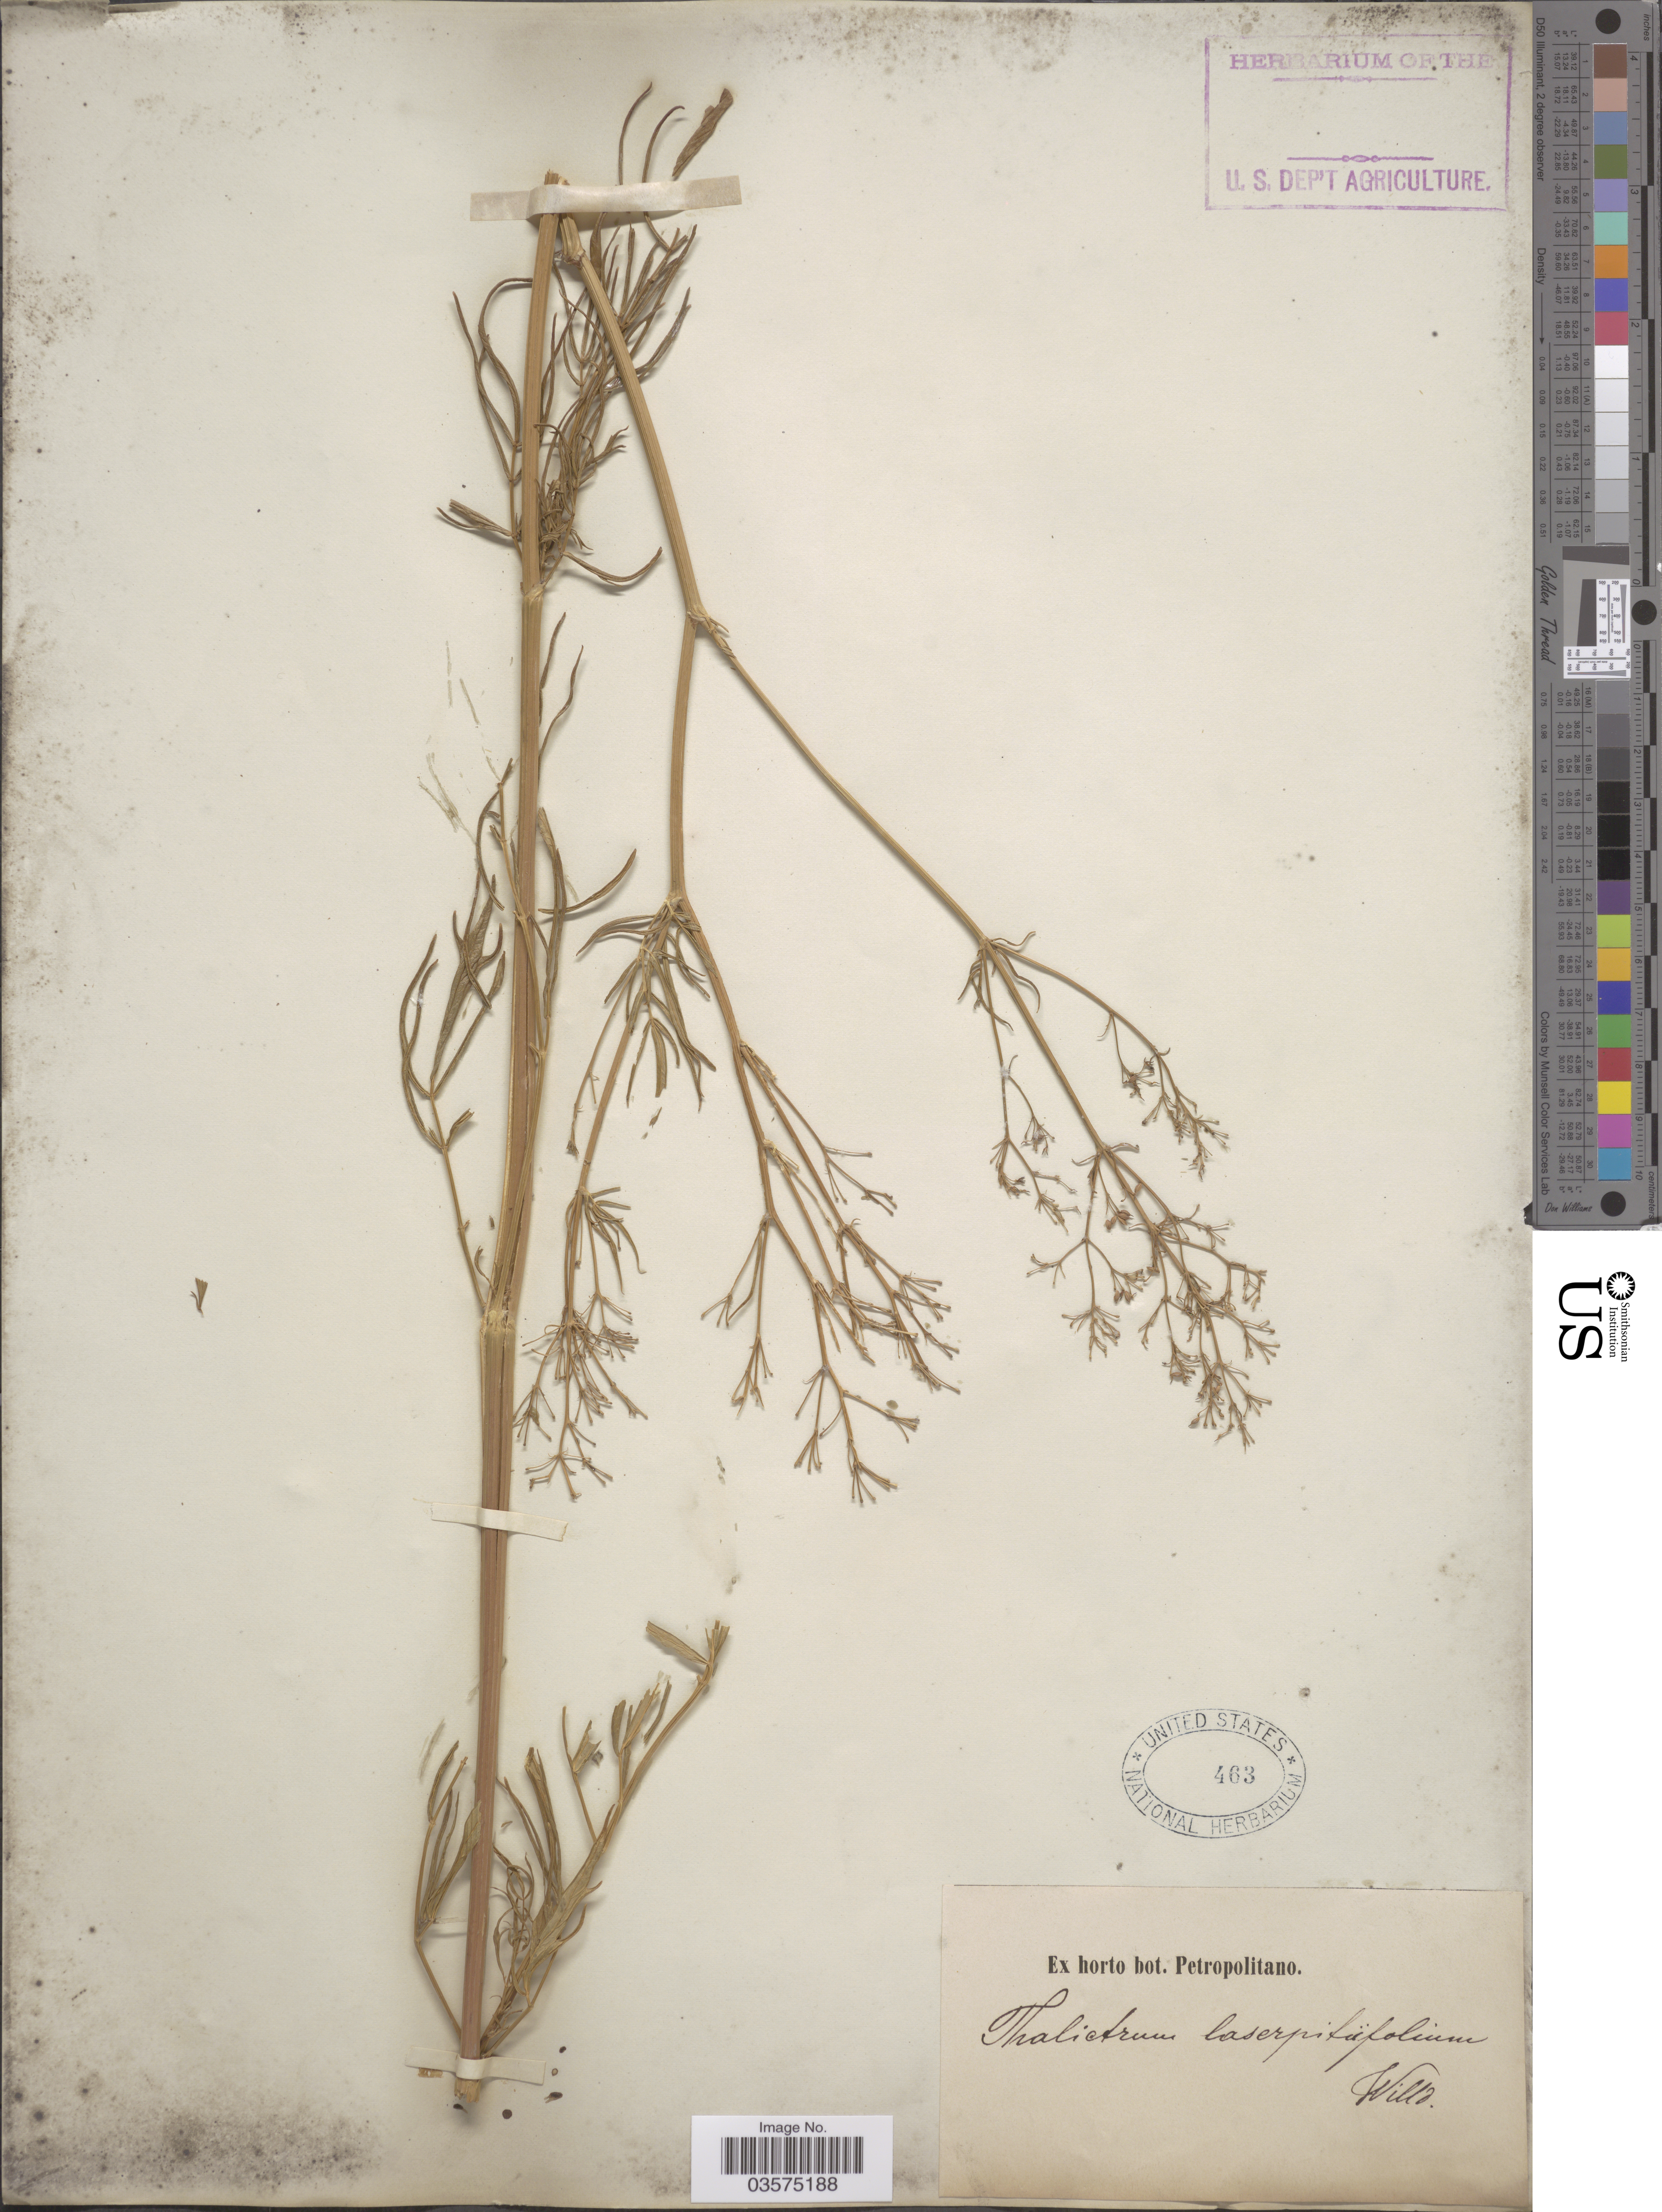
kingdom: Plantae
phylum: Tracheophyta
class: Magnoliopsida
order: Ranunculales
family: Ranunculaceae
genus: Thalictrum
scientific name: Thalictrum laserpitiifoium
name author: Willd.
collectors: ex Herb. bot. Petropolitano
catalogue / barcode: US 463